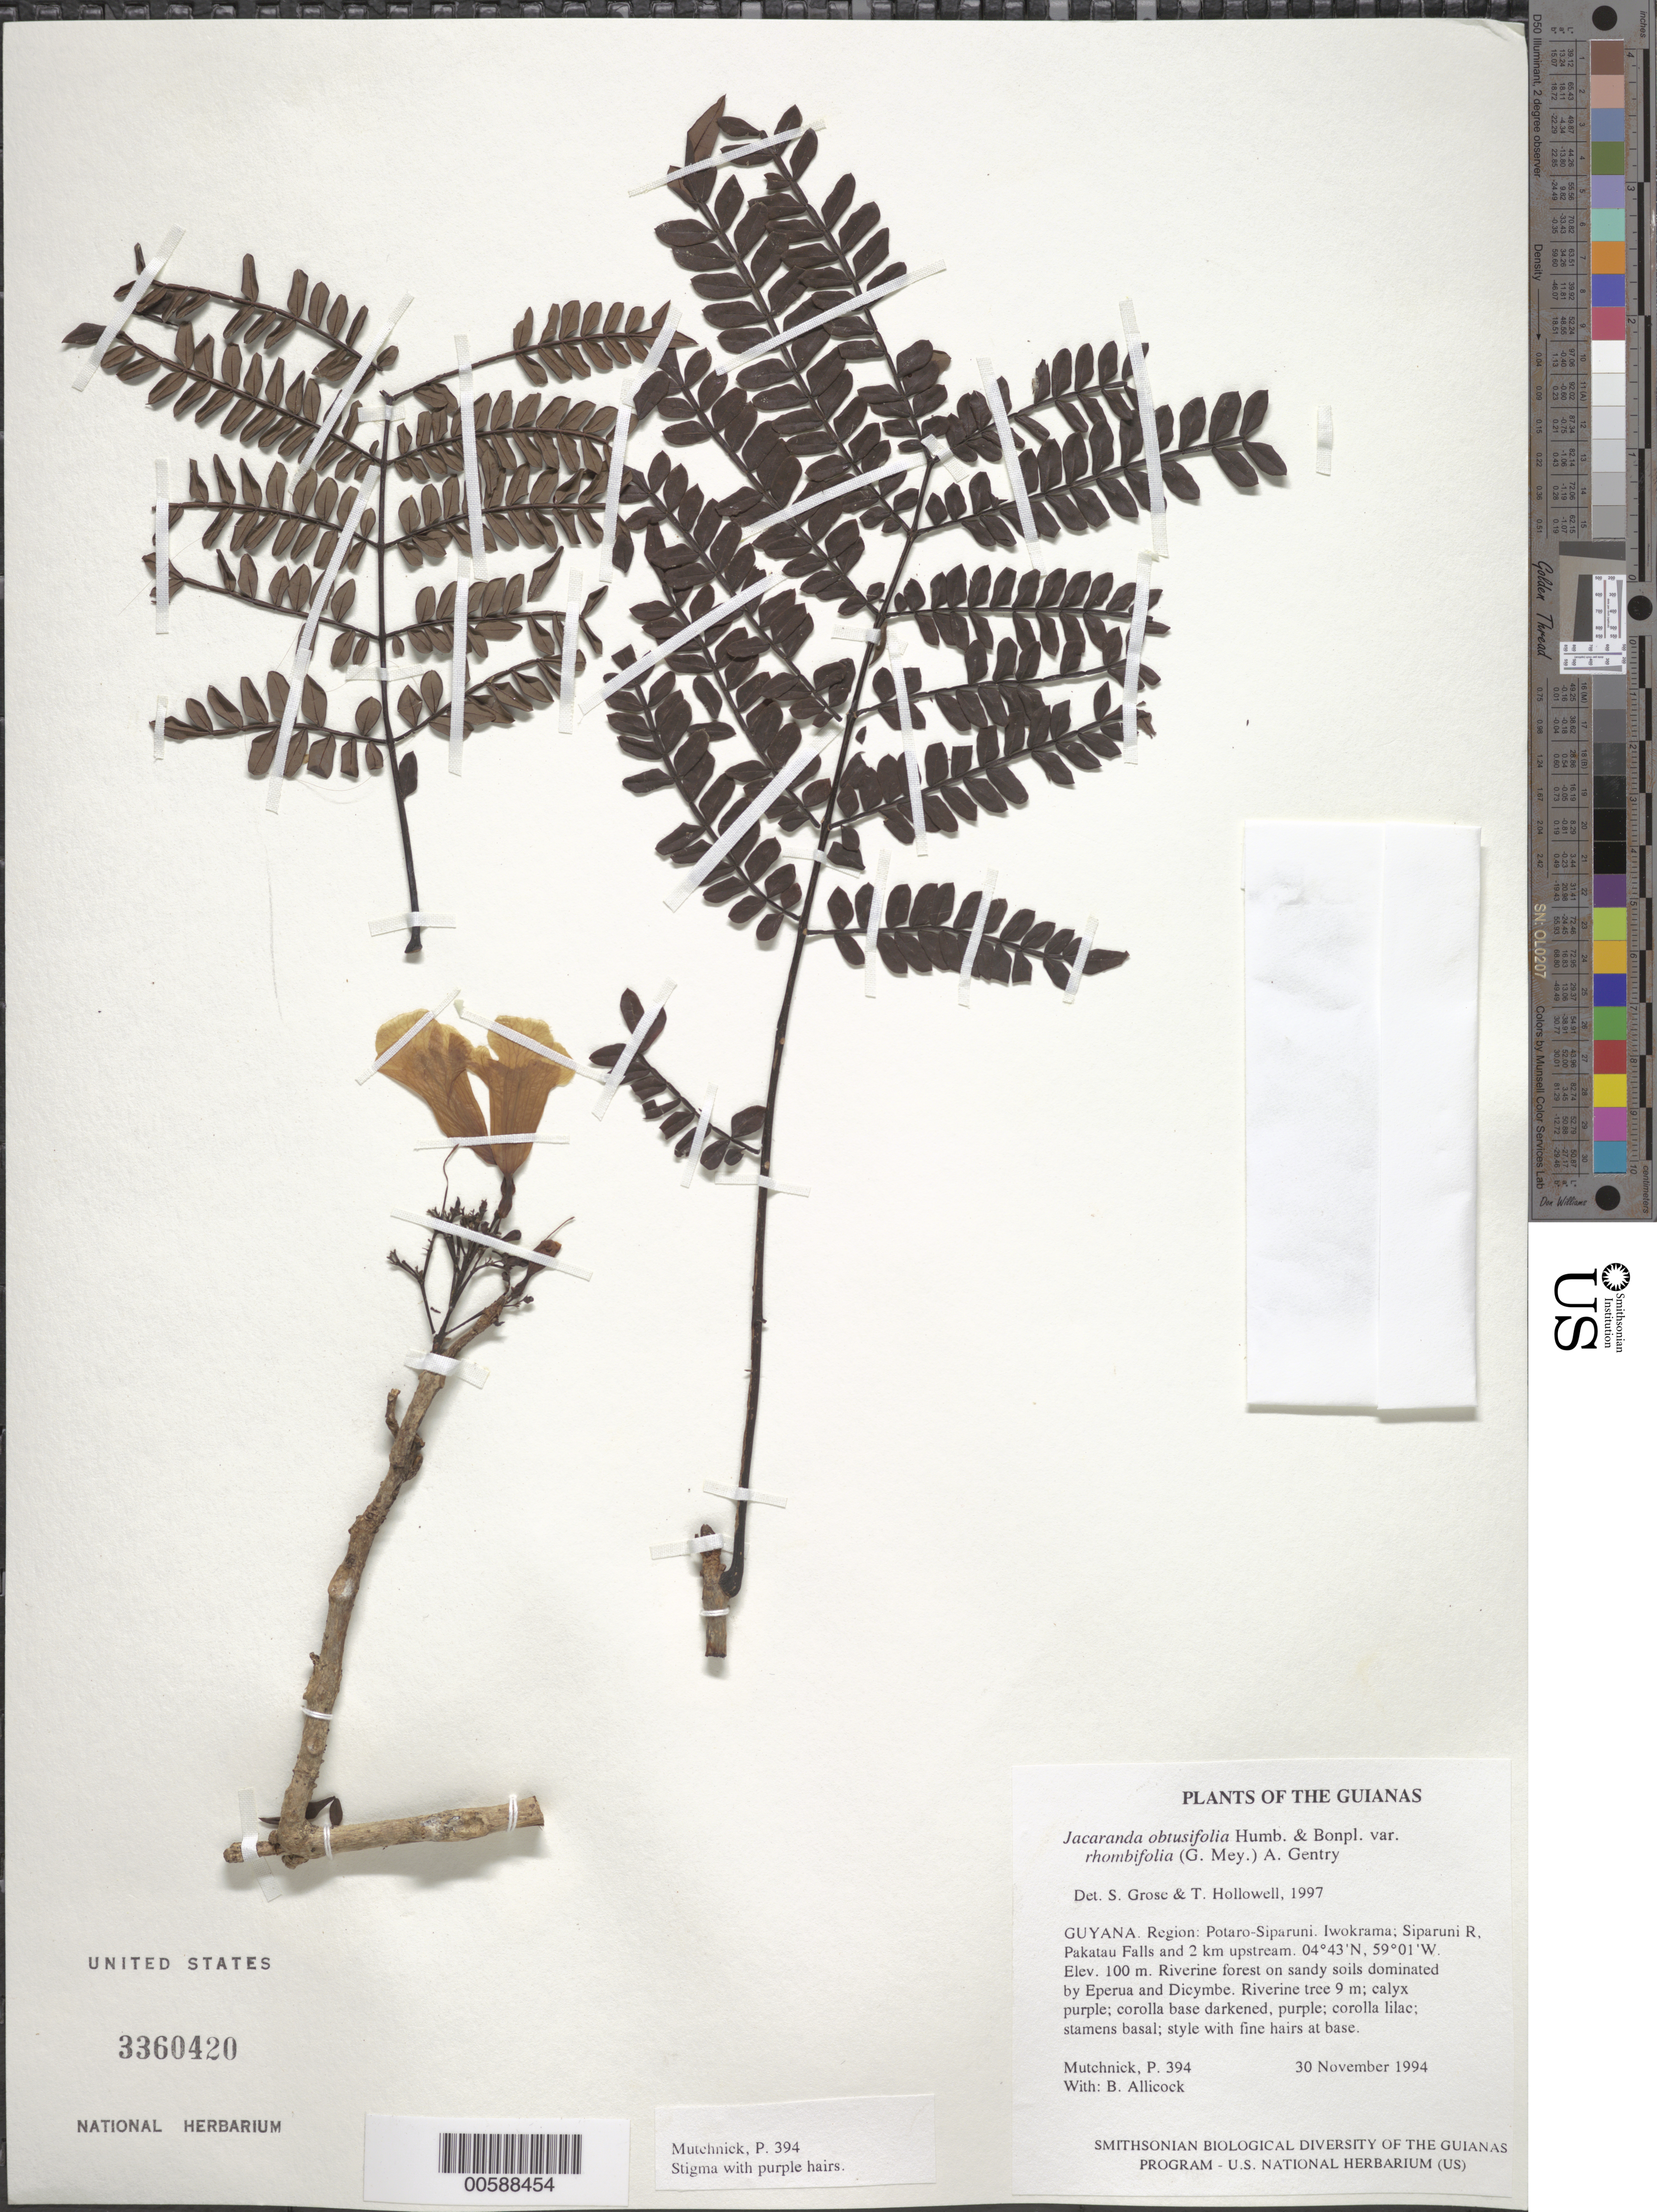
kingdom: Plantae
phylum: Tracheophyta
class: Magnoliopsida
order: Lamiales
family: Bignoniaceae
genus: Jacaranda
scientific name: Jacaranda obtusifolia subsp. rhombifolia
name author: (G. Mey.) A.H. Gentry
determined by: Grose, S. O.; Hollowell, T. H.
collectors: P. Mutchnick & B. Allicock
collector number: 394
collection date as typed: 30 November 1994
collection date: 1994-11-30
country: Guyana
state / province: Potaro-Siparuni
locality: Iwokrama; Siparuni R, Pakatau Falls and 2 km upstream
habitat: Riverine forest on sandy soils dominated by Eperua and Dicymbe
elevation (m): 100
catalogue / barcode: US 3360420